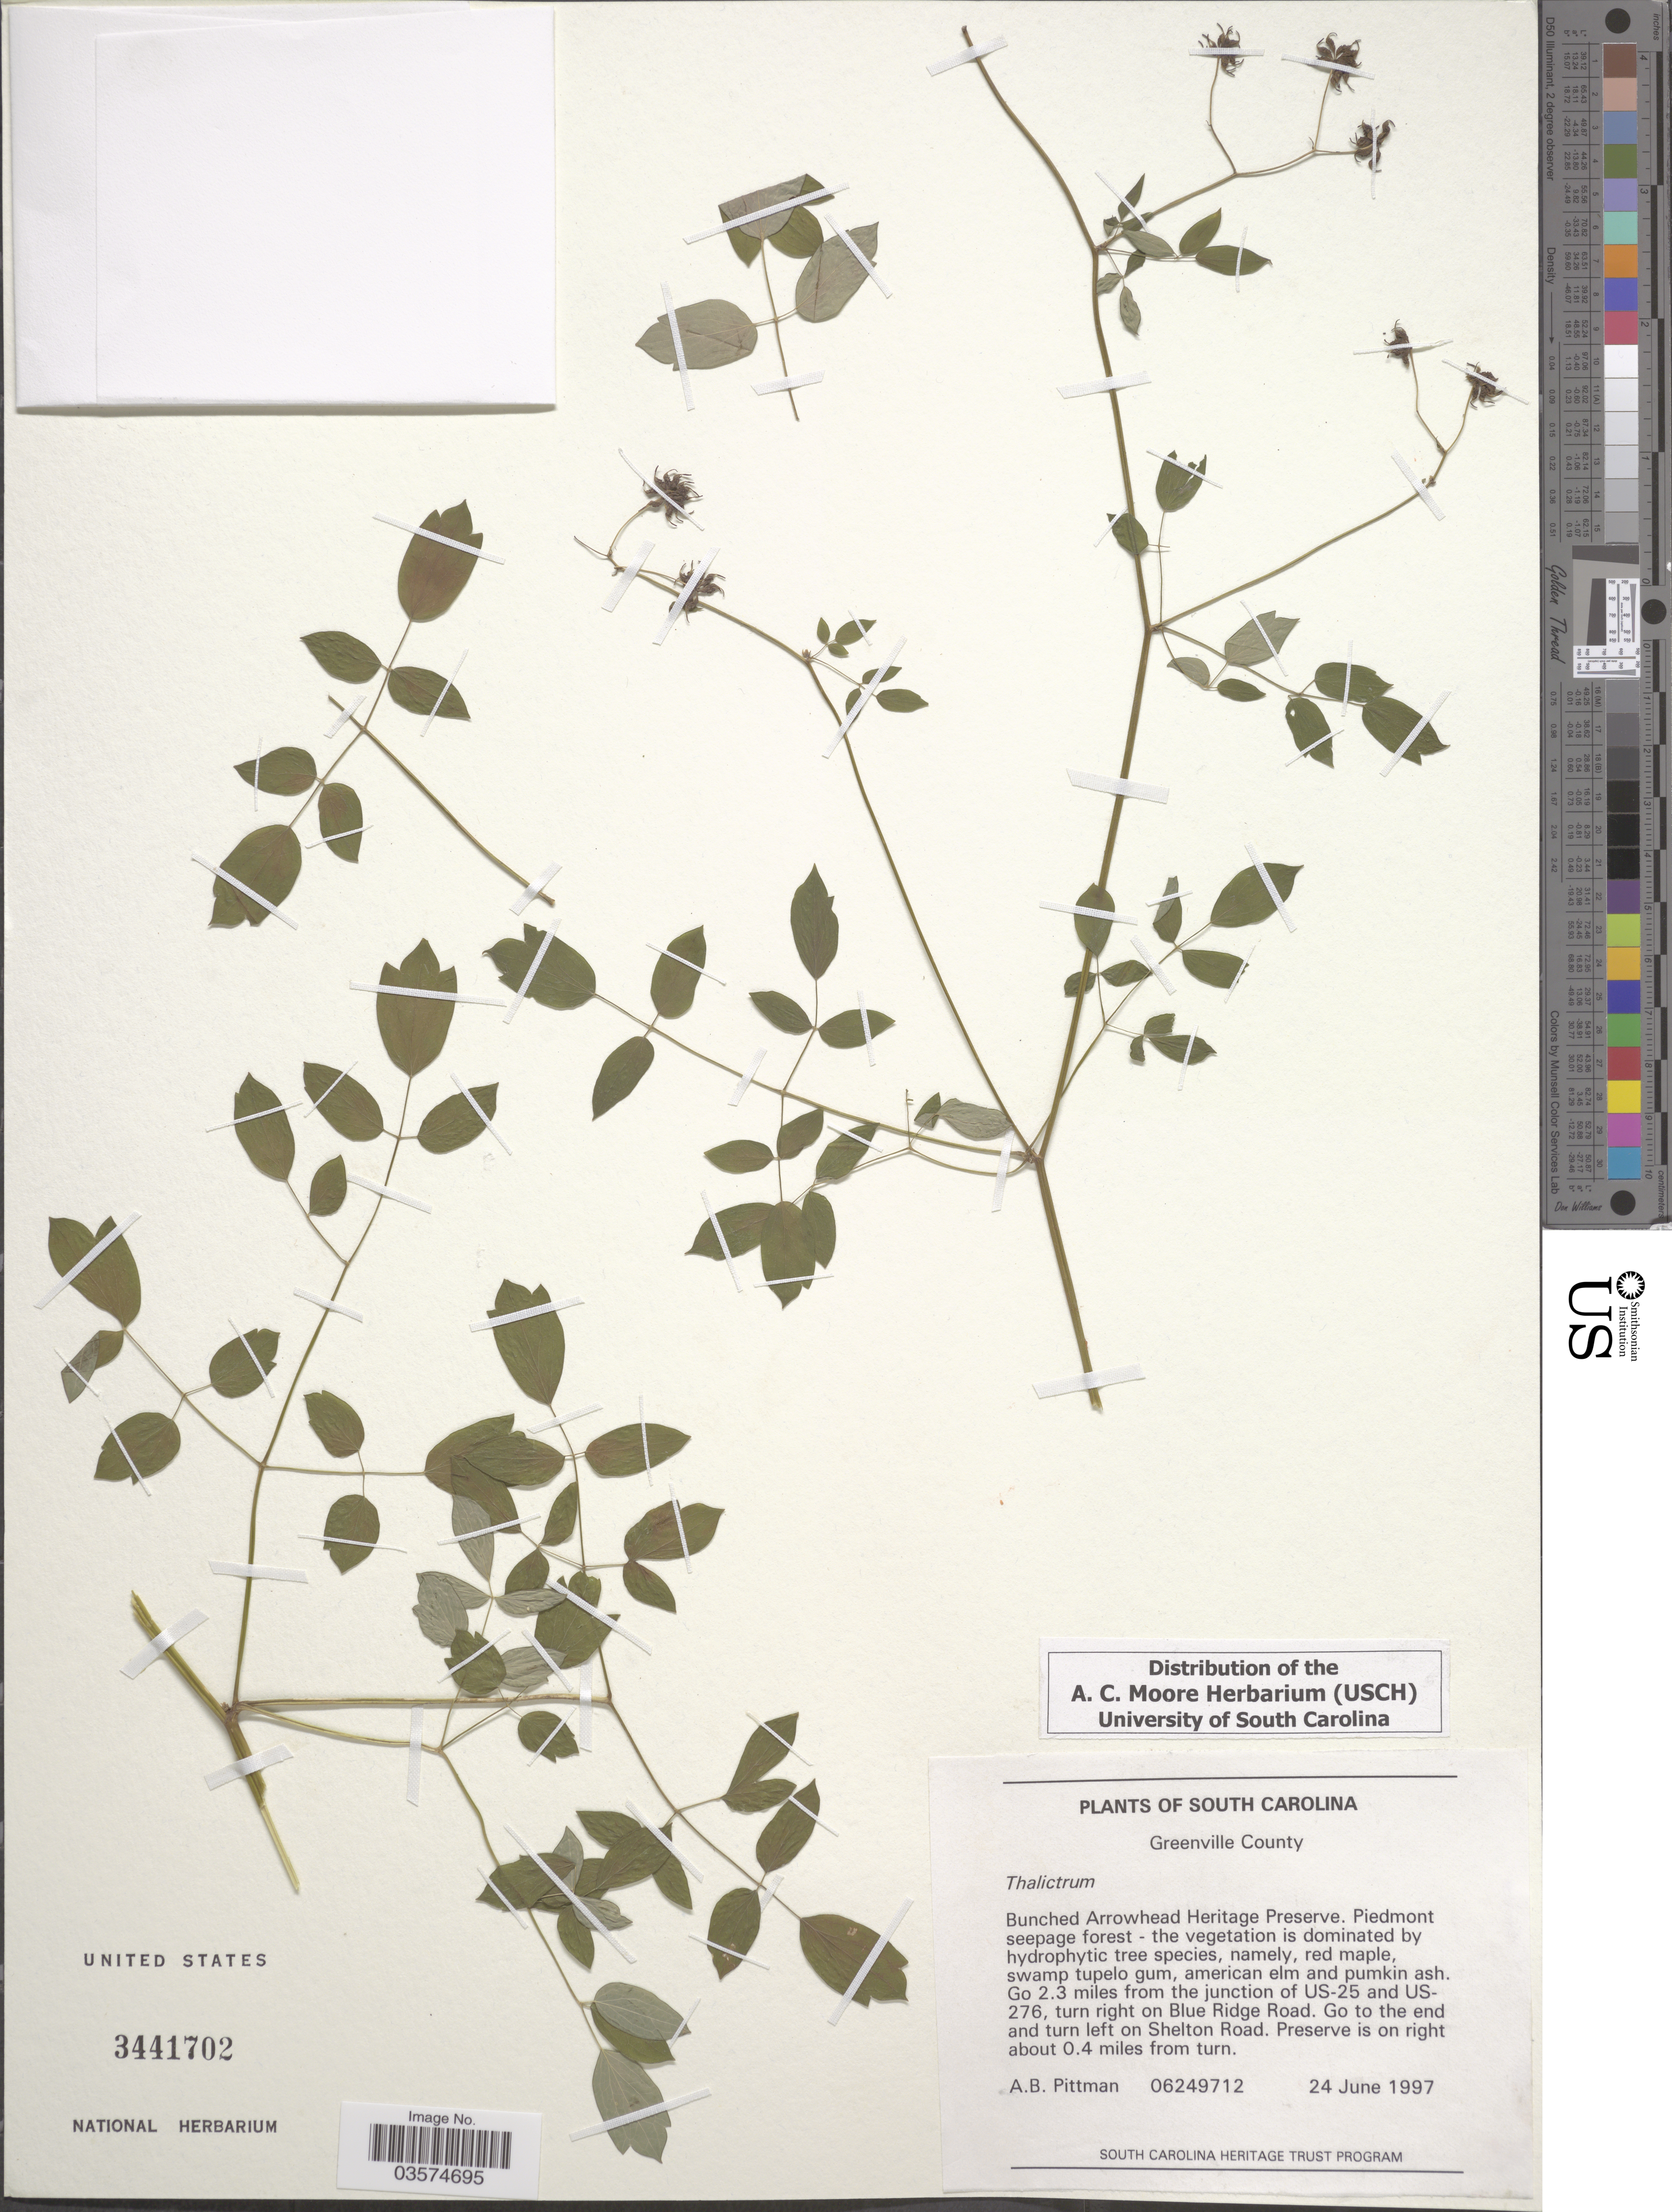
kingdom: Plantae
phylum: Tracheophyta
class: Magnoliopsida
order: Ranunculales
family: Ranunculaceae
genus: Thalictrum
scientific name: Thalictrum sp.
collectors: A. Pitman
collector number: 06249712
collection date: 1997-06-24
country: United States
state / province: South Carolina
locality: Greenville County. Bunched Arrowhead Heritage Preserve. Piedmont seepage forest. Go 2.3 miles from the junction of US-25 and US-176, turn right on Blue Ridge Road. Go to the end and turn left on Shelton Road. Preserve is on right about 0.4 miles from turn.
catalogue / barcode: US 3441702